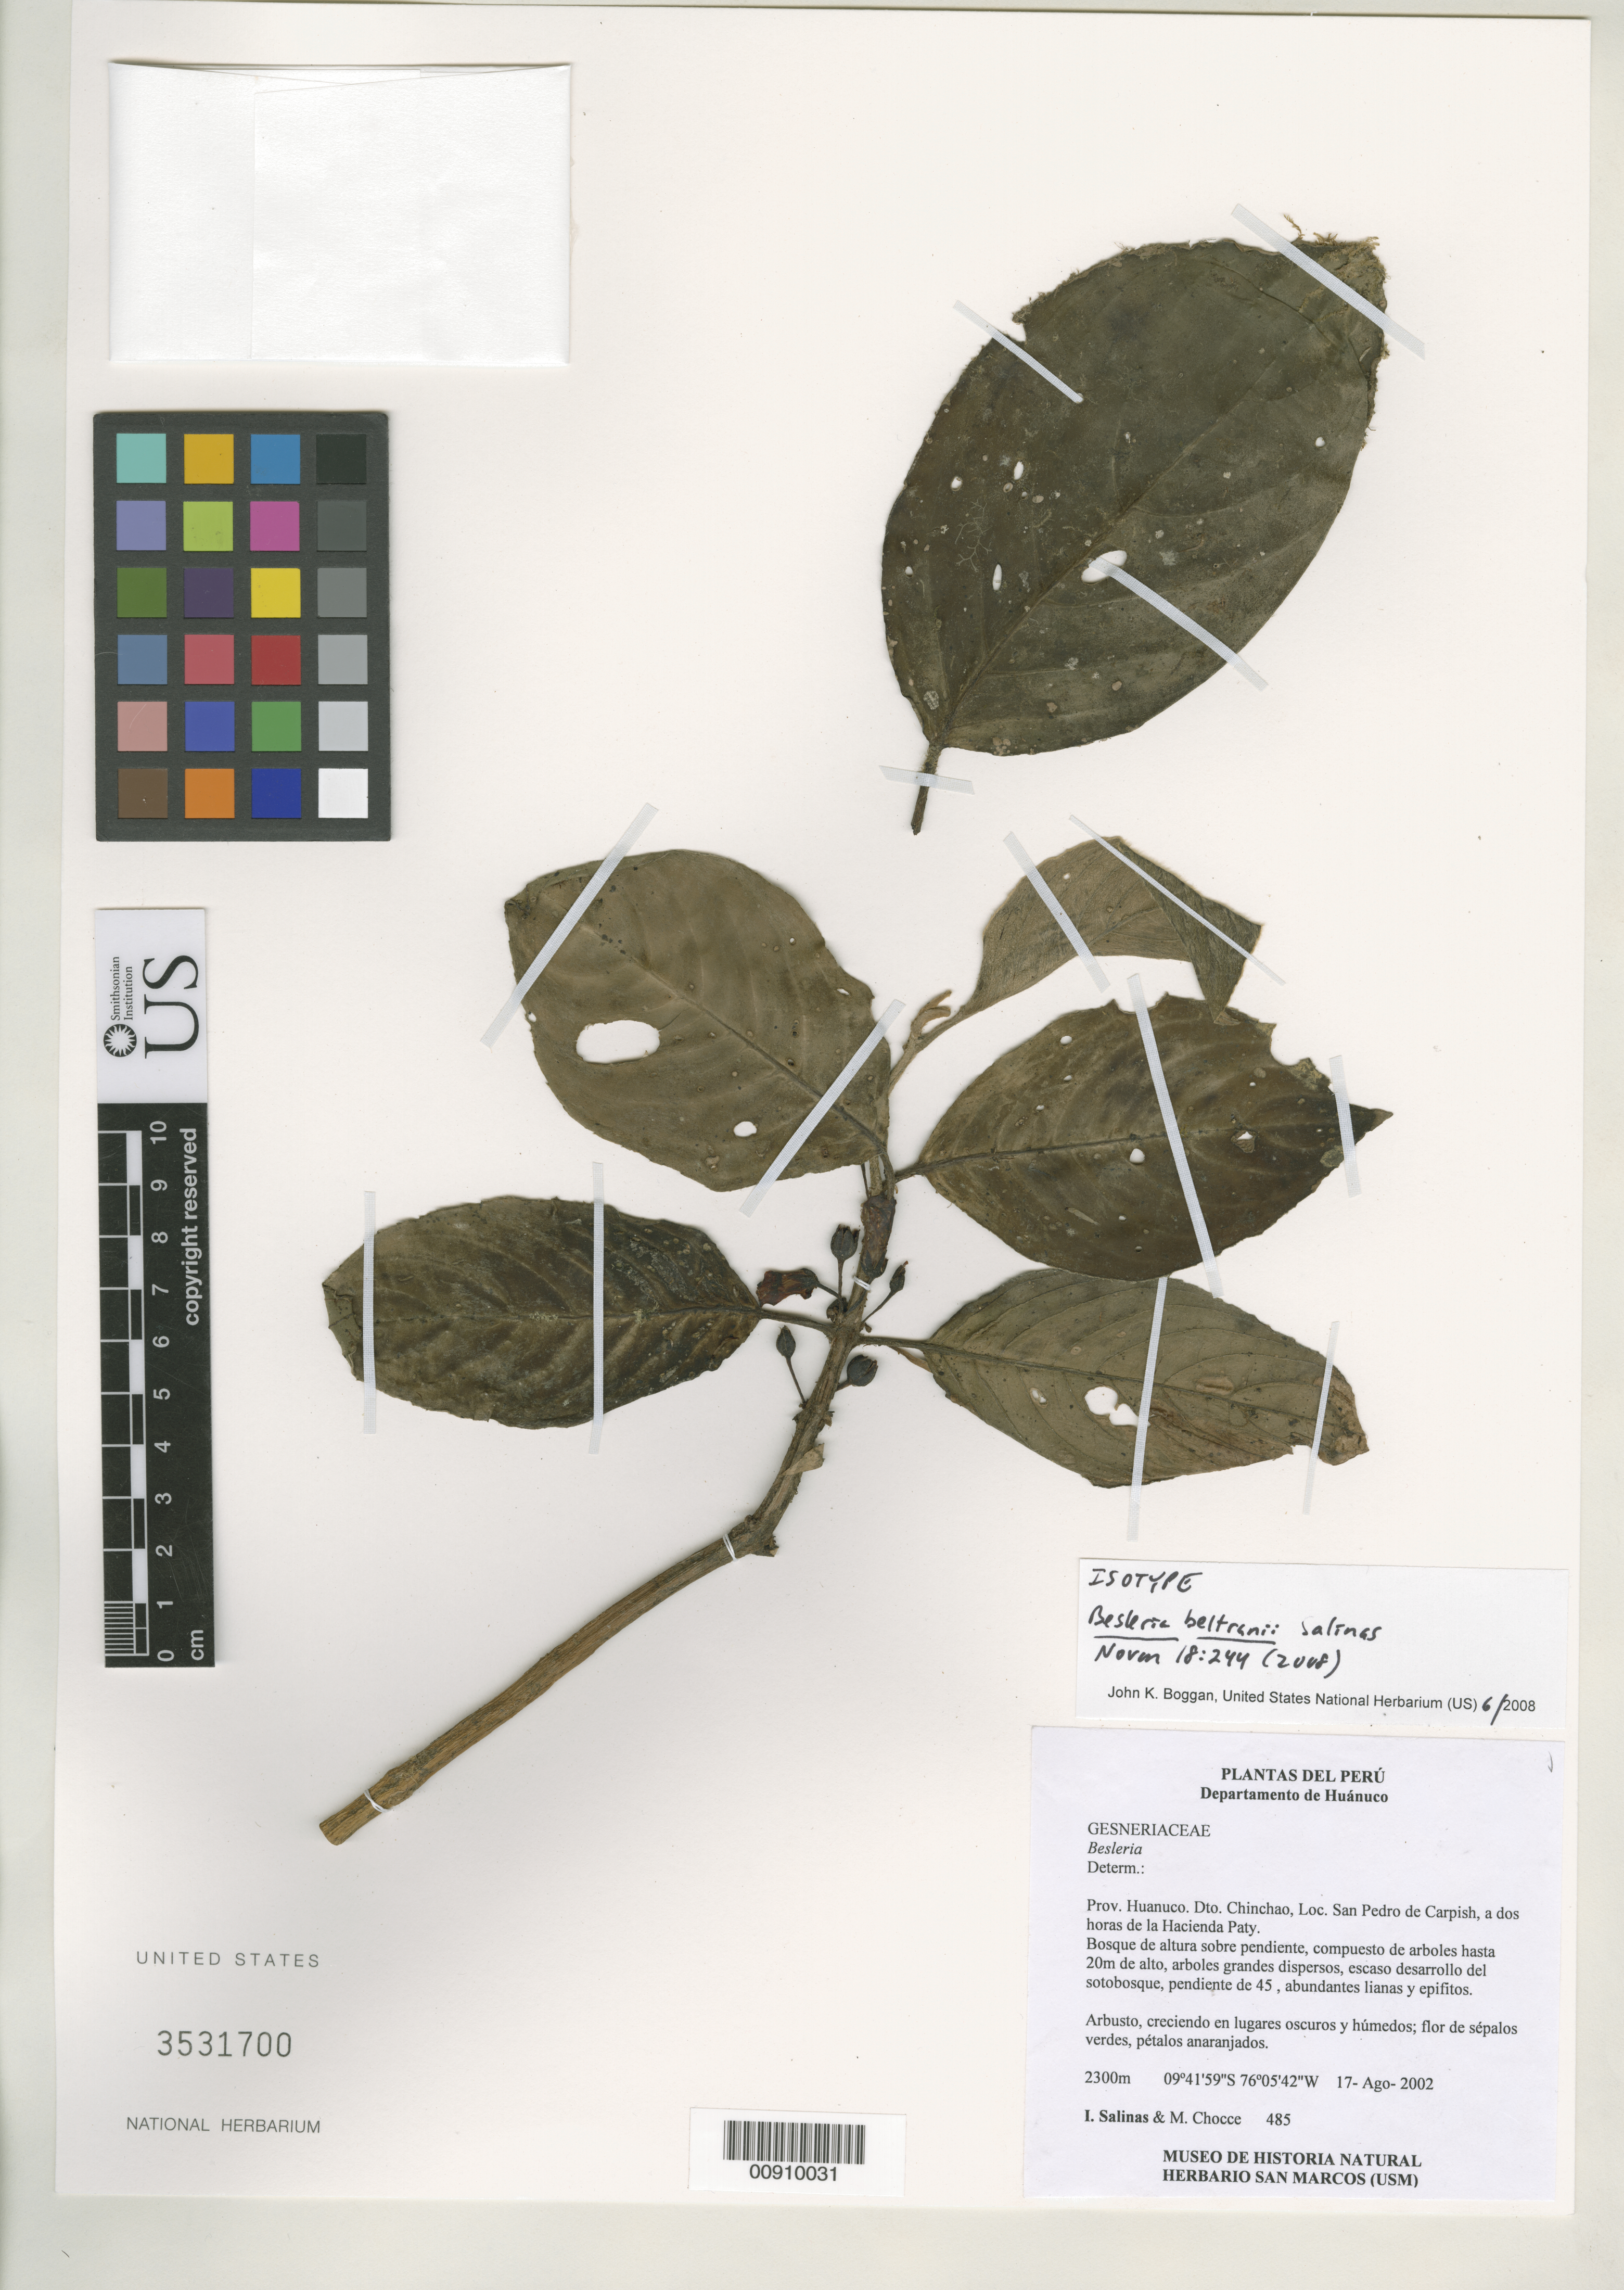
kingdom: Plantae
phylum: Tracheophyta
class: Magnoliopsida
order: Lamiales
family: Gesneriaceae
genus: Besleria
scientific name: Besleria beltranii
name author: I. Salinas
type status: Isotype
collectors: I. Salinas & M. Chocce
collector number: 485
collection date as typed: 17 Aug 2002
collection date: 2002-08-17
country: Peru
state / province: Huánuco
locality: Prov. Huanuco, Dto. Chinchao, Loc. San Pedro de Carpish, a dos horas de la Hacienda Paty.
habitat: Bosque de altura sobre pendiente, compuesto de arboles hasta 20 m de alto, arboles grandes dispersos, escaso desarrollo del sotobosque, pendiente de 45, abundantes lianas y epifitos.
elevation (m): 2300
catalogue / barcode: US 3531700